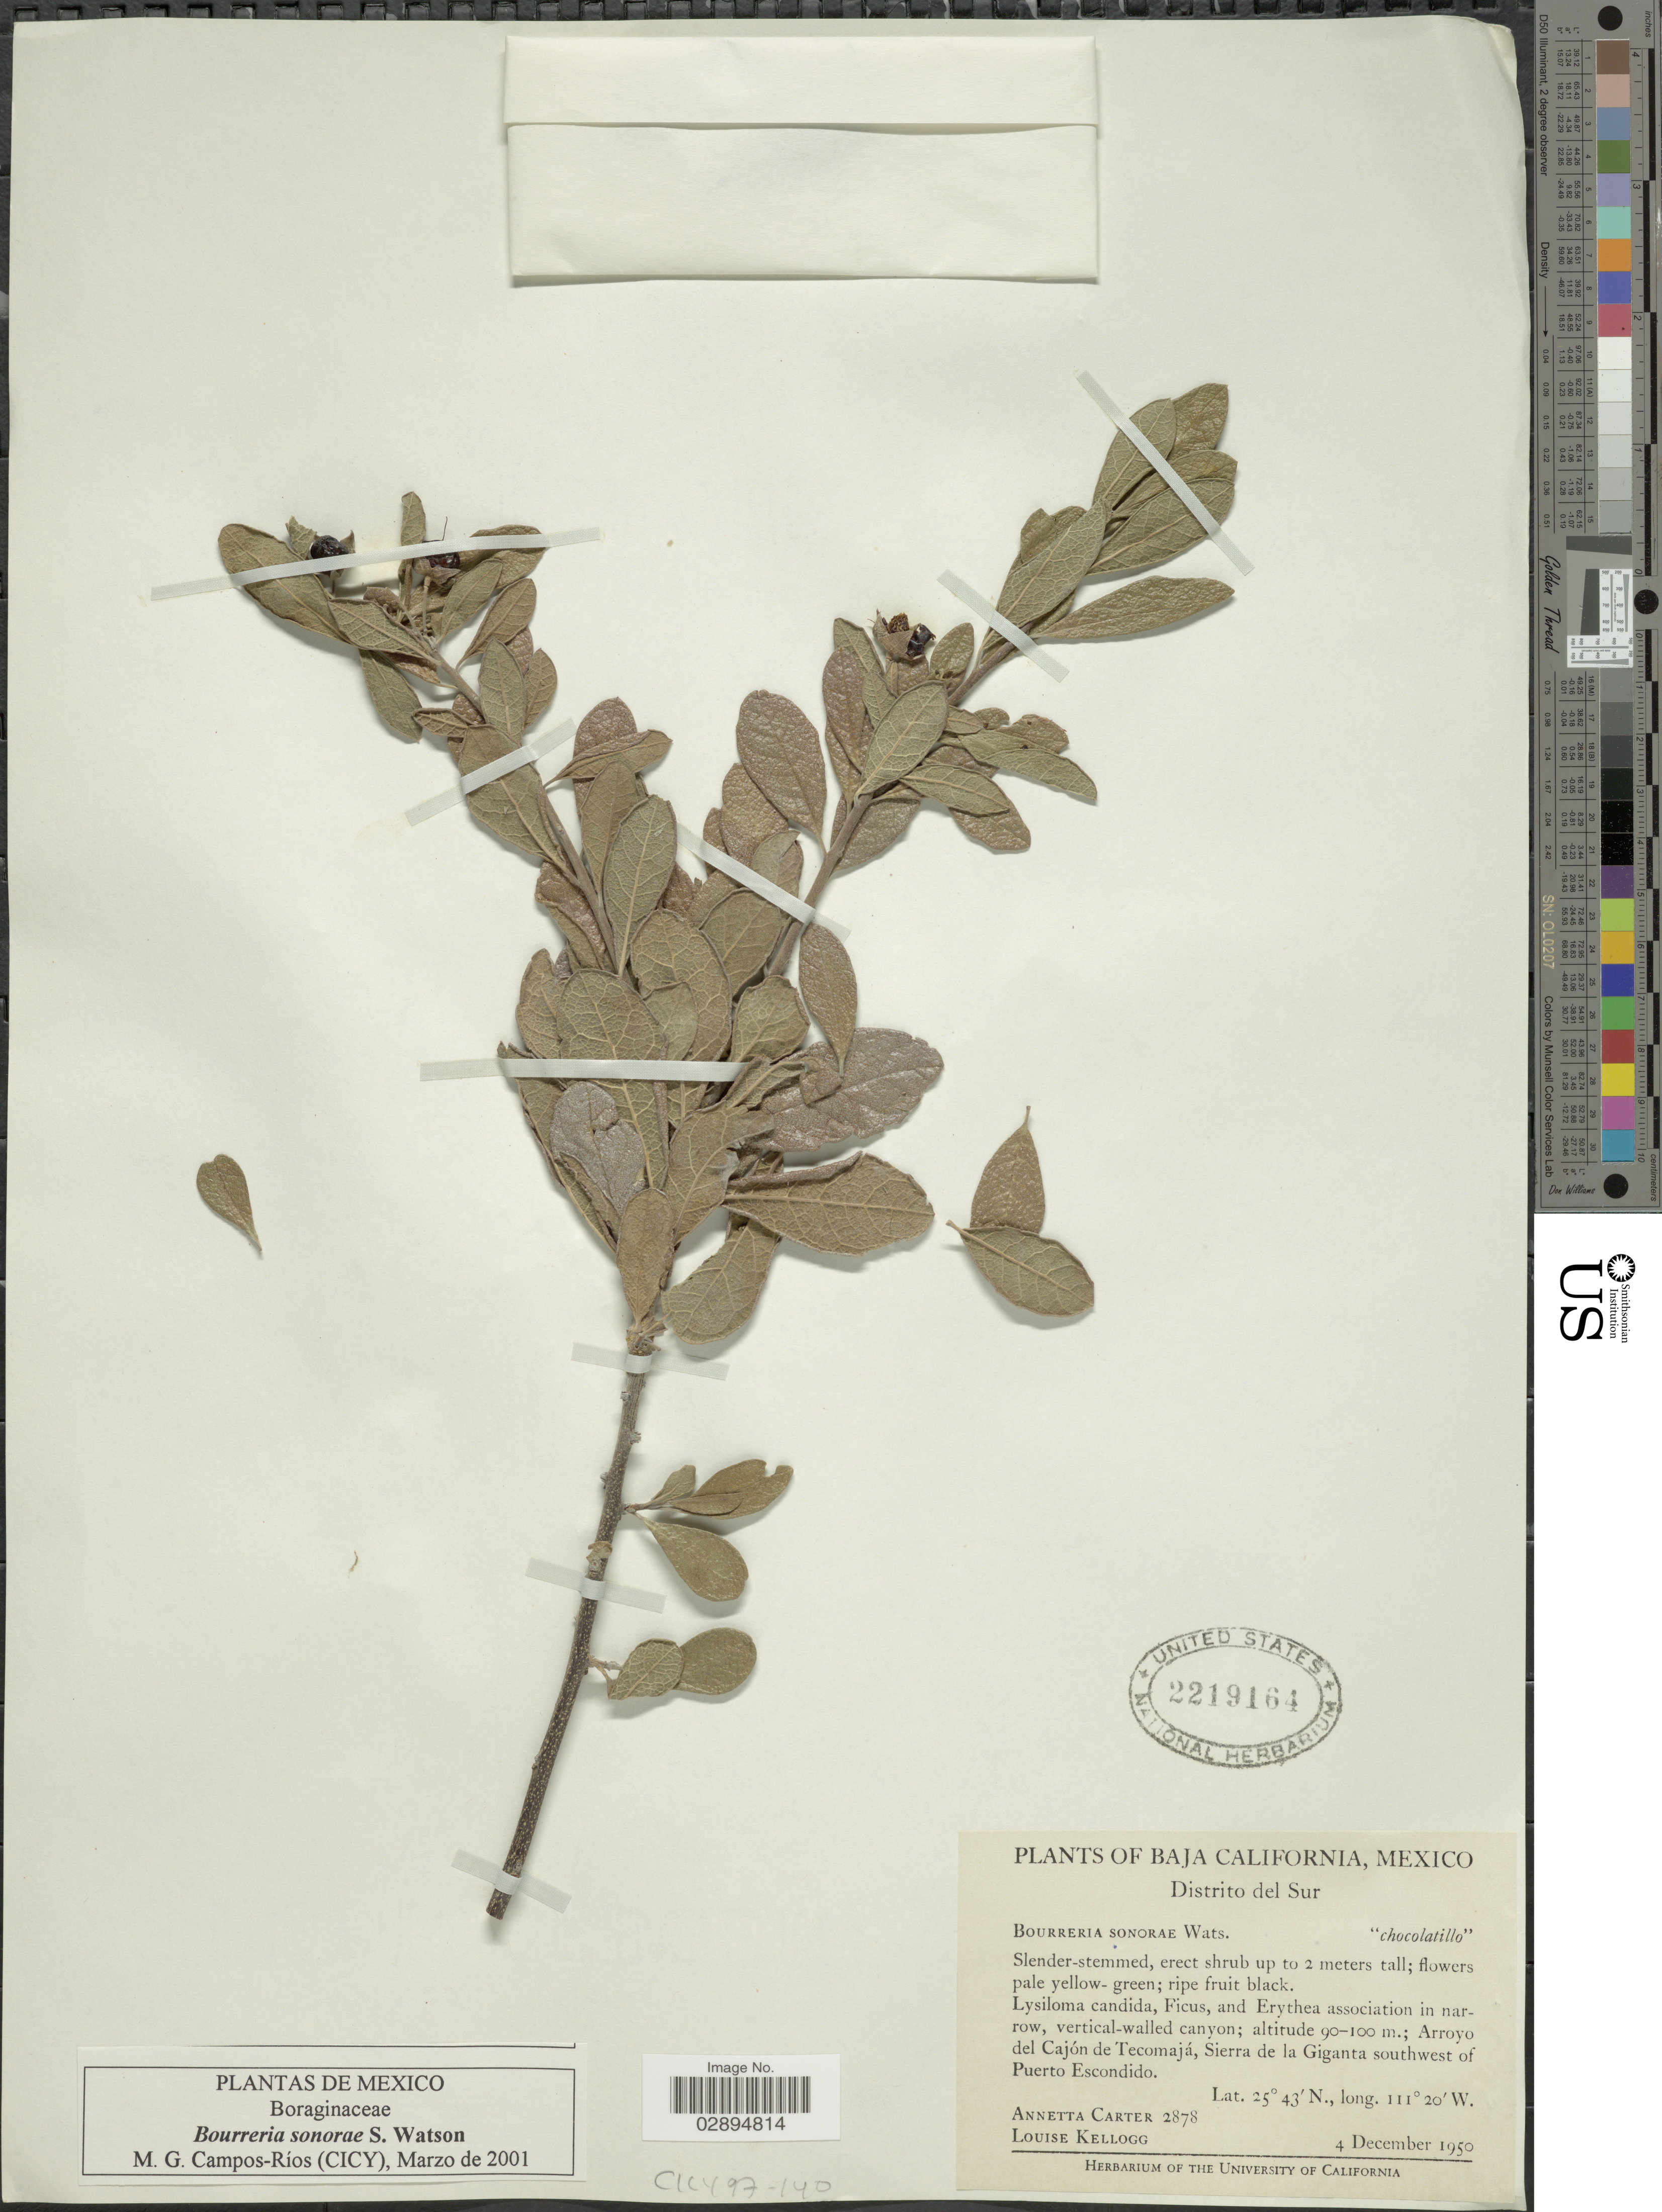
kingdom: Plantae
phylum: Tracheophyta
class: Magnoliopsida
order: Boraginales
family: Ehretiaceae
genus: Bourreria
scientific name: Bourreria sonorae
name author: S. Watson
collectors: A. Carter & L. Kellogg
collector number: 2878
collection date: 1950-12-04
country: Mexico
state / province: Baja California Sur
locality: Baja California. Distrito del Sur. Arroyo del Cajón de Tecomajá, Sierra de la Giganta southwest of Puerto Escondido.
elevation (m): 90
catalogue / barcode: US 2219164